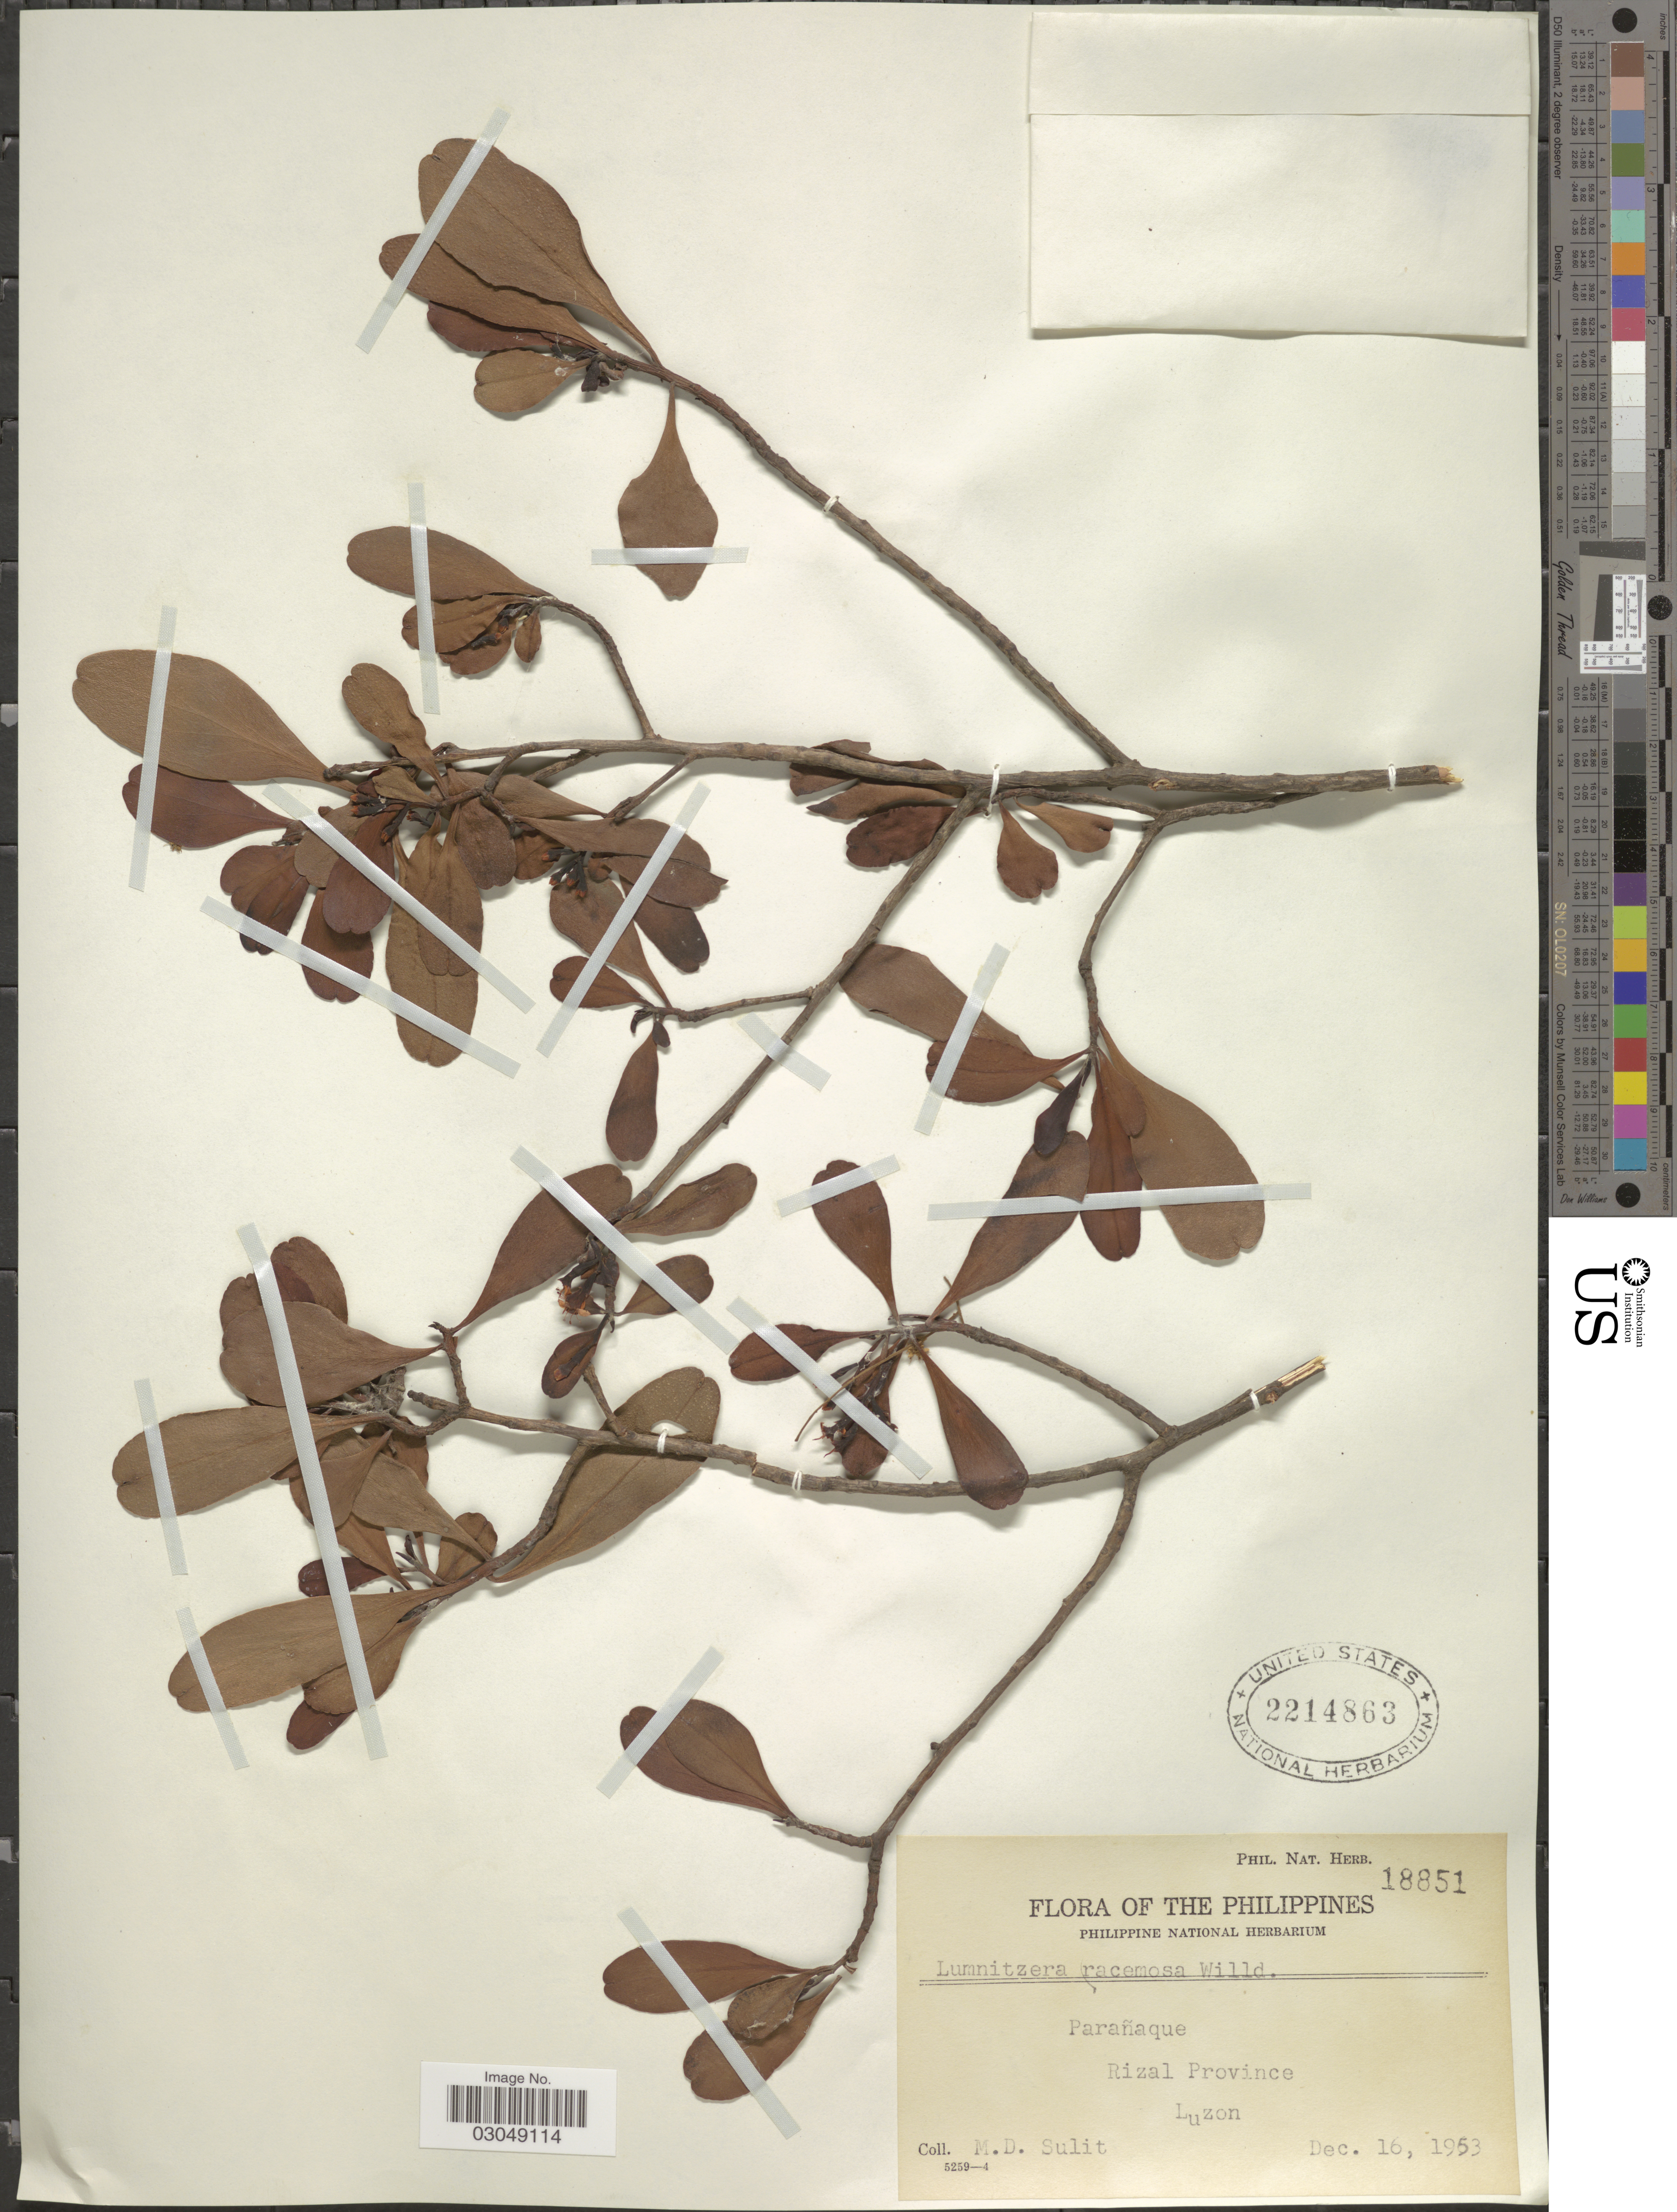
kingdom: Plantae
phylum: Tracheophyta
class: Magnoliopsida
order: Myrtales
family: Combretaceae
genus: Lumnitzera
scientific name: Lumnitzera littorea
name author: (Jack) Voight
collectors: M. Sulit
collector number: Phil. Nat. Herb. 18851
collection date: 1953-12-16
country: Philippines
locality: Parañaque. Rizal Province. Luzon.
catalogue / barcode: US 2214863